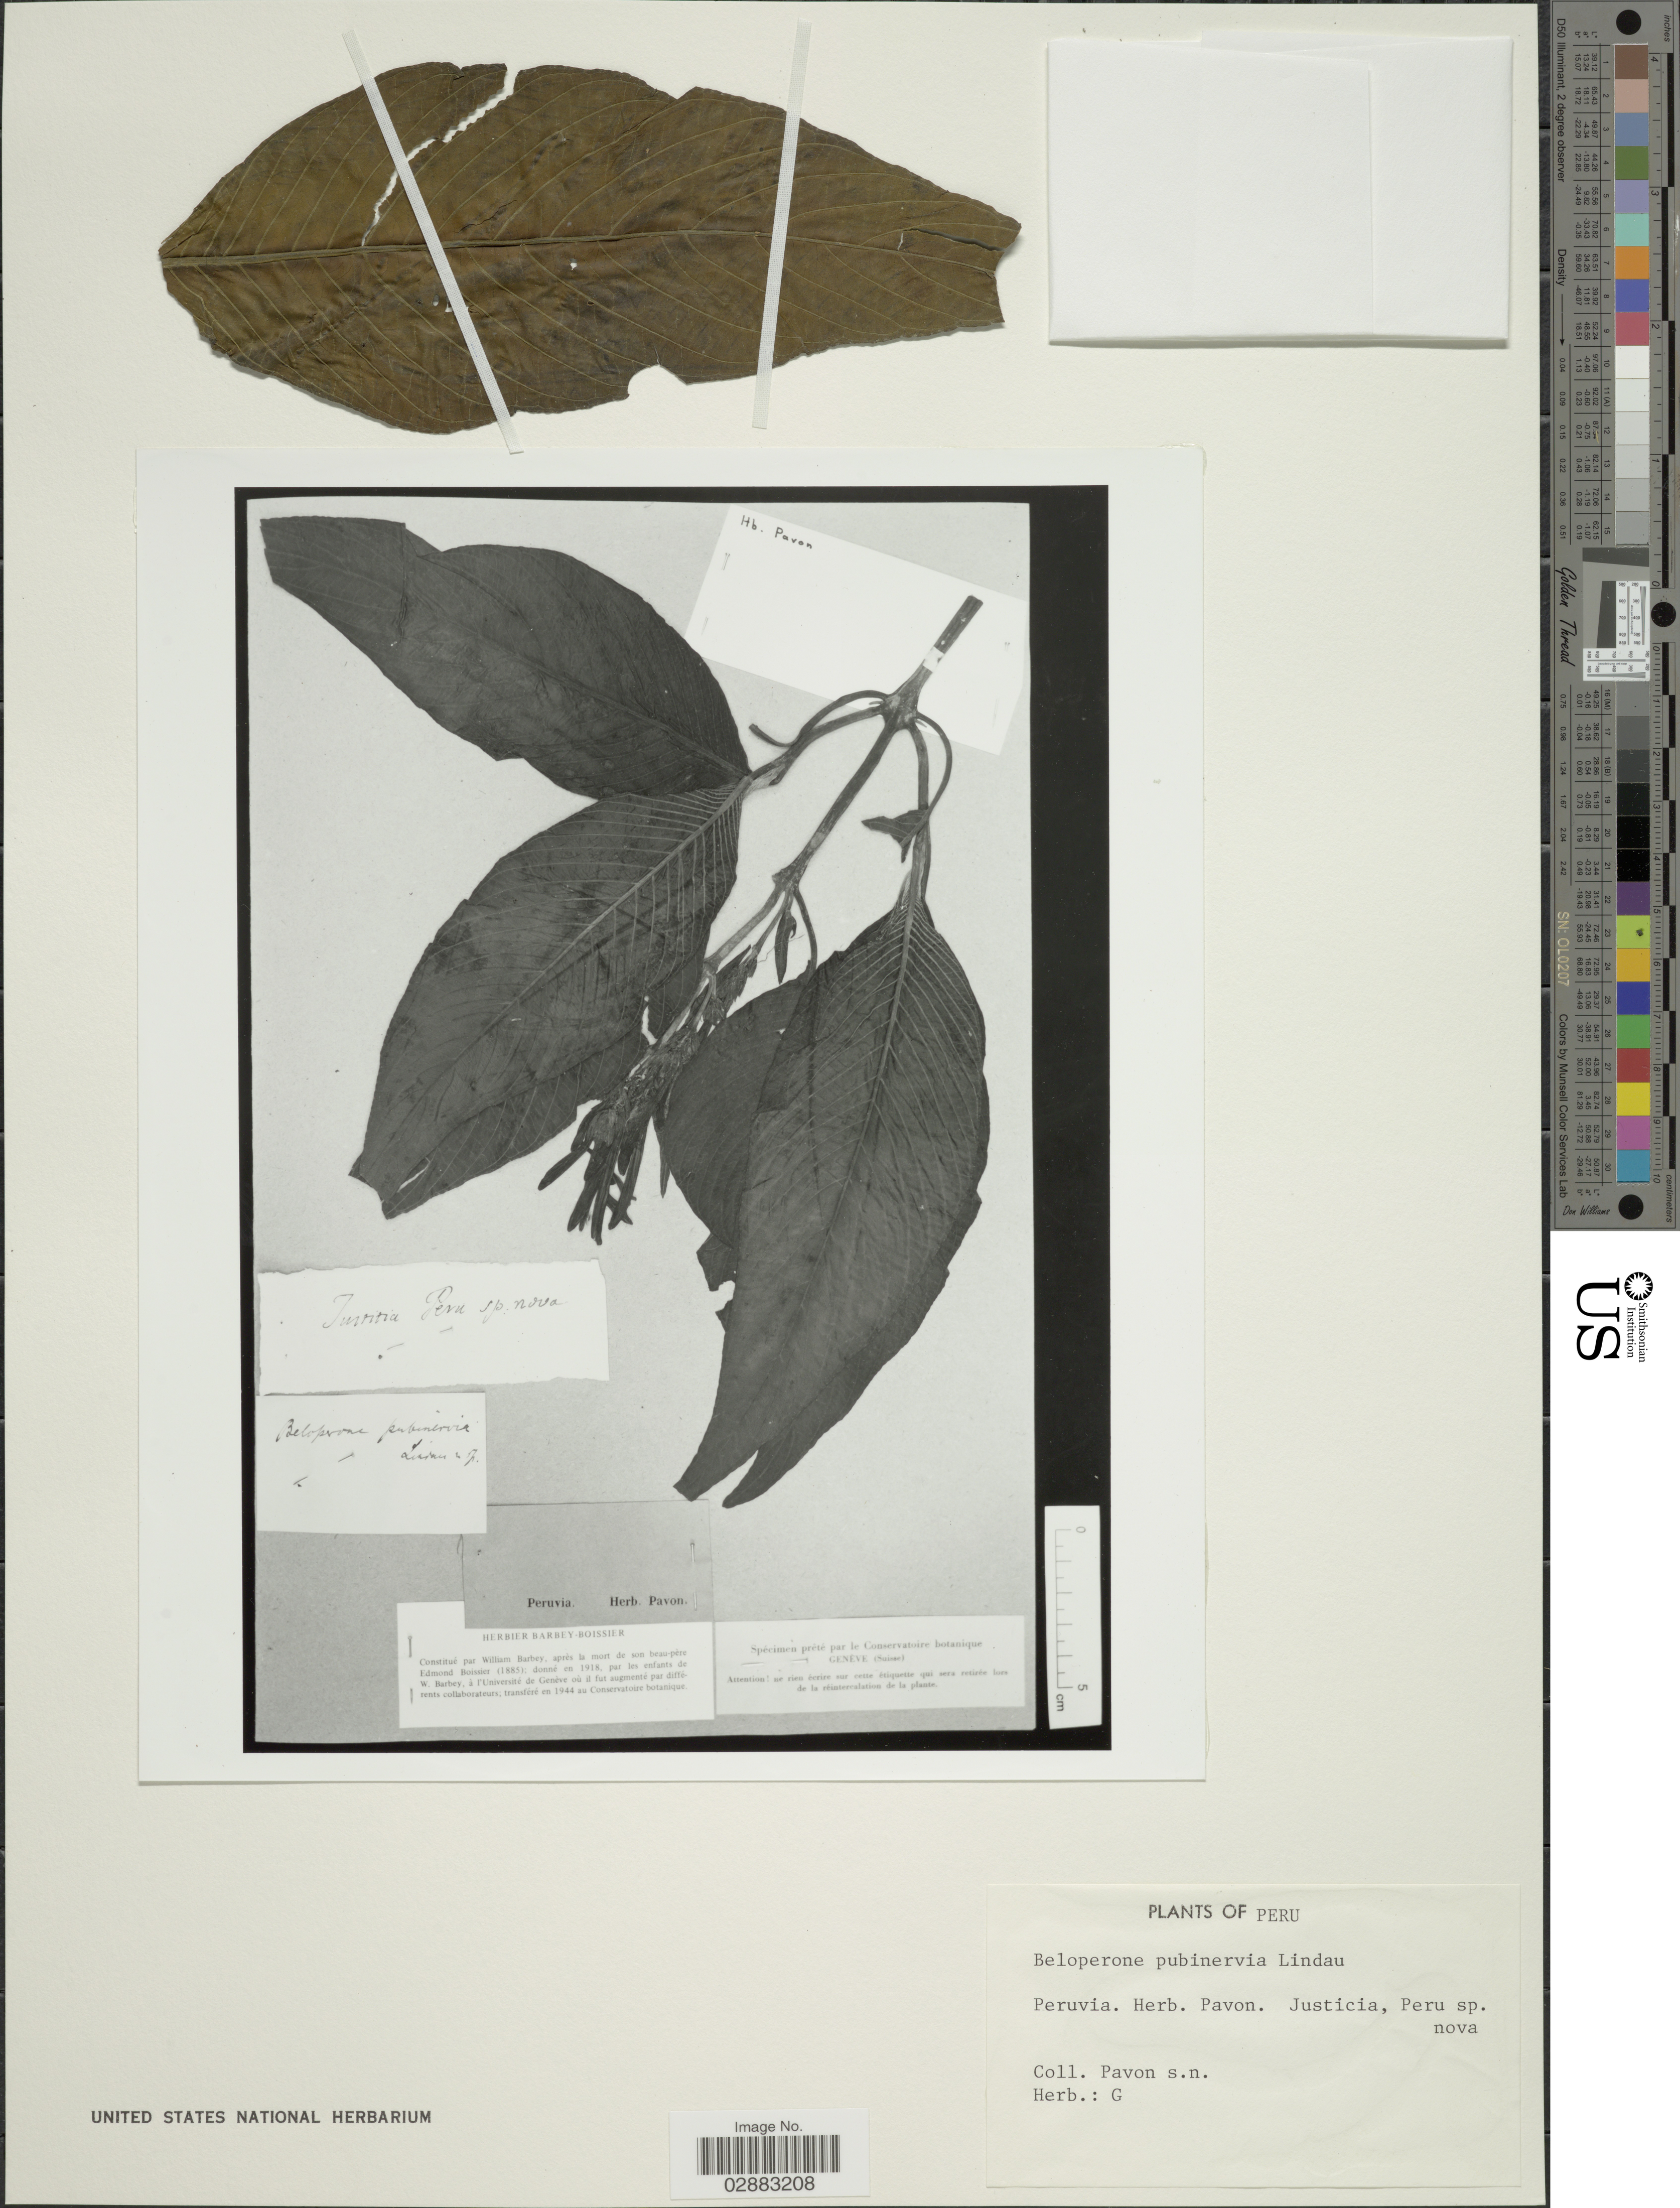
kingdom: Plantae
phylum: Tracheophyta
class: Magnoliopsida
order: Lamiales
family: Acanthaceae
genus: Beloperone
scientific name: Beloperone pubinervia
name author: Lindau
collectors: -. Pavon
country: Peru